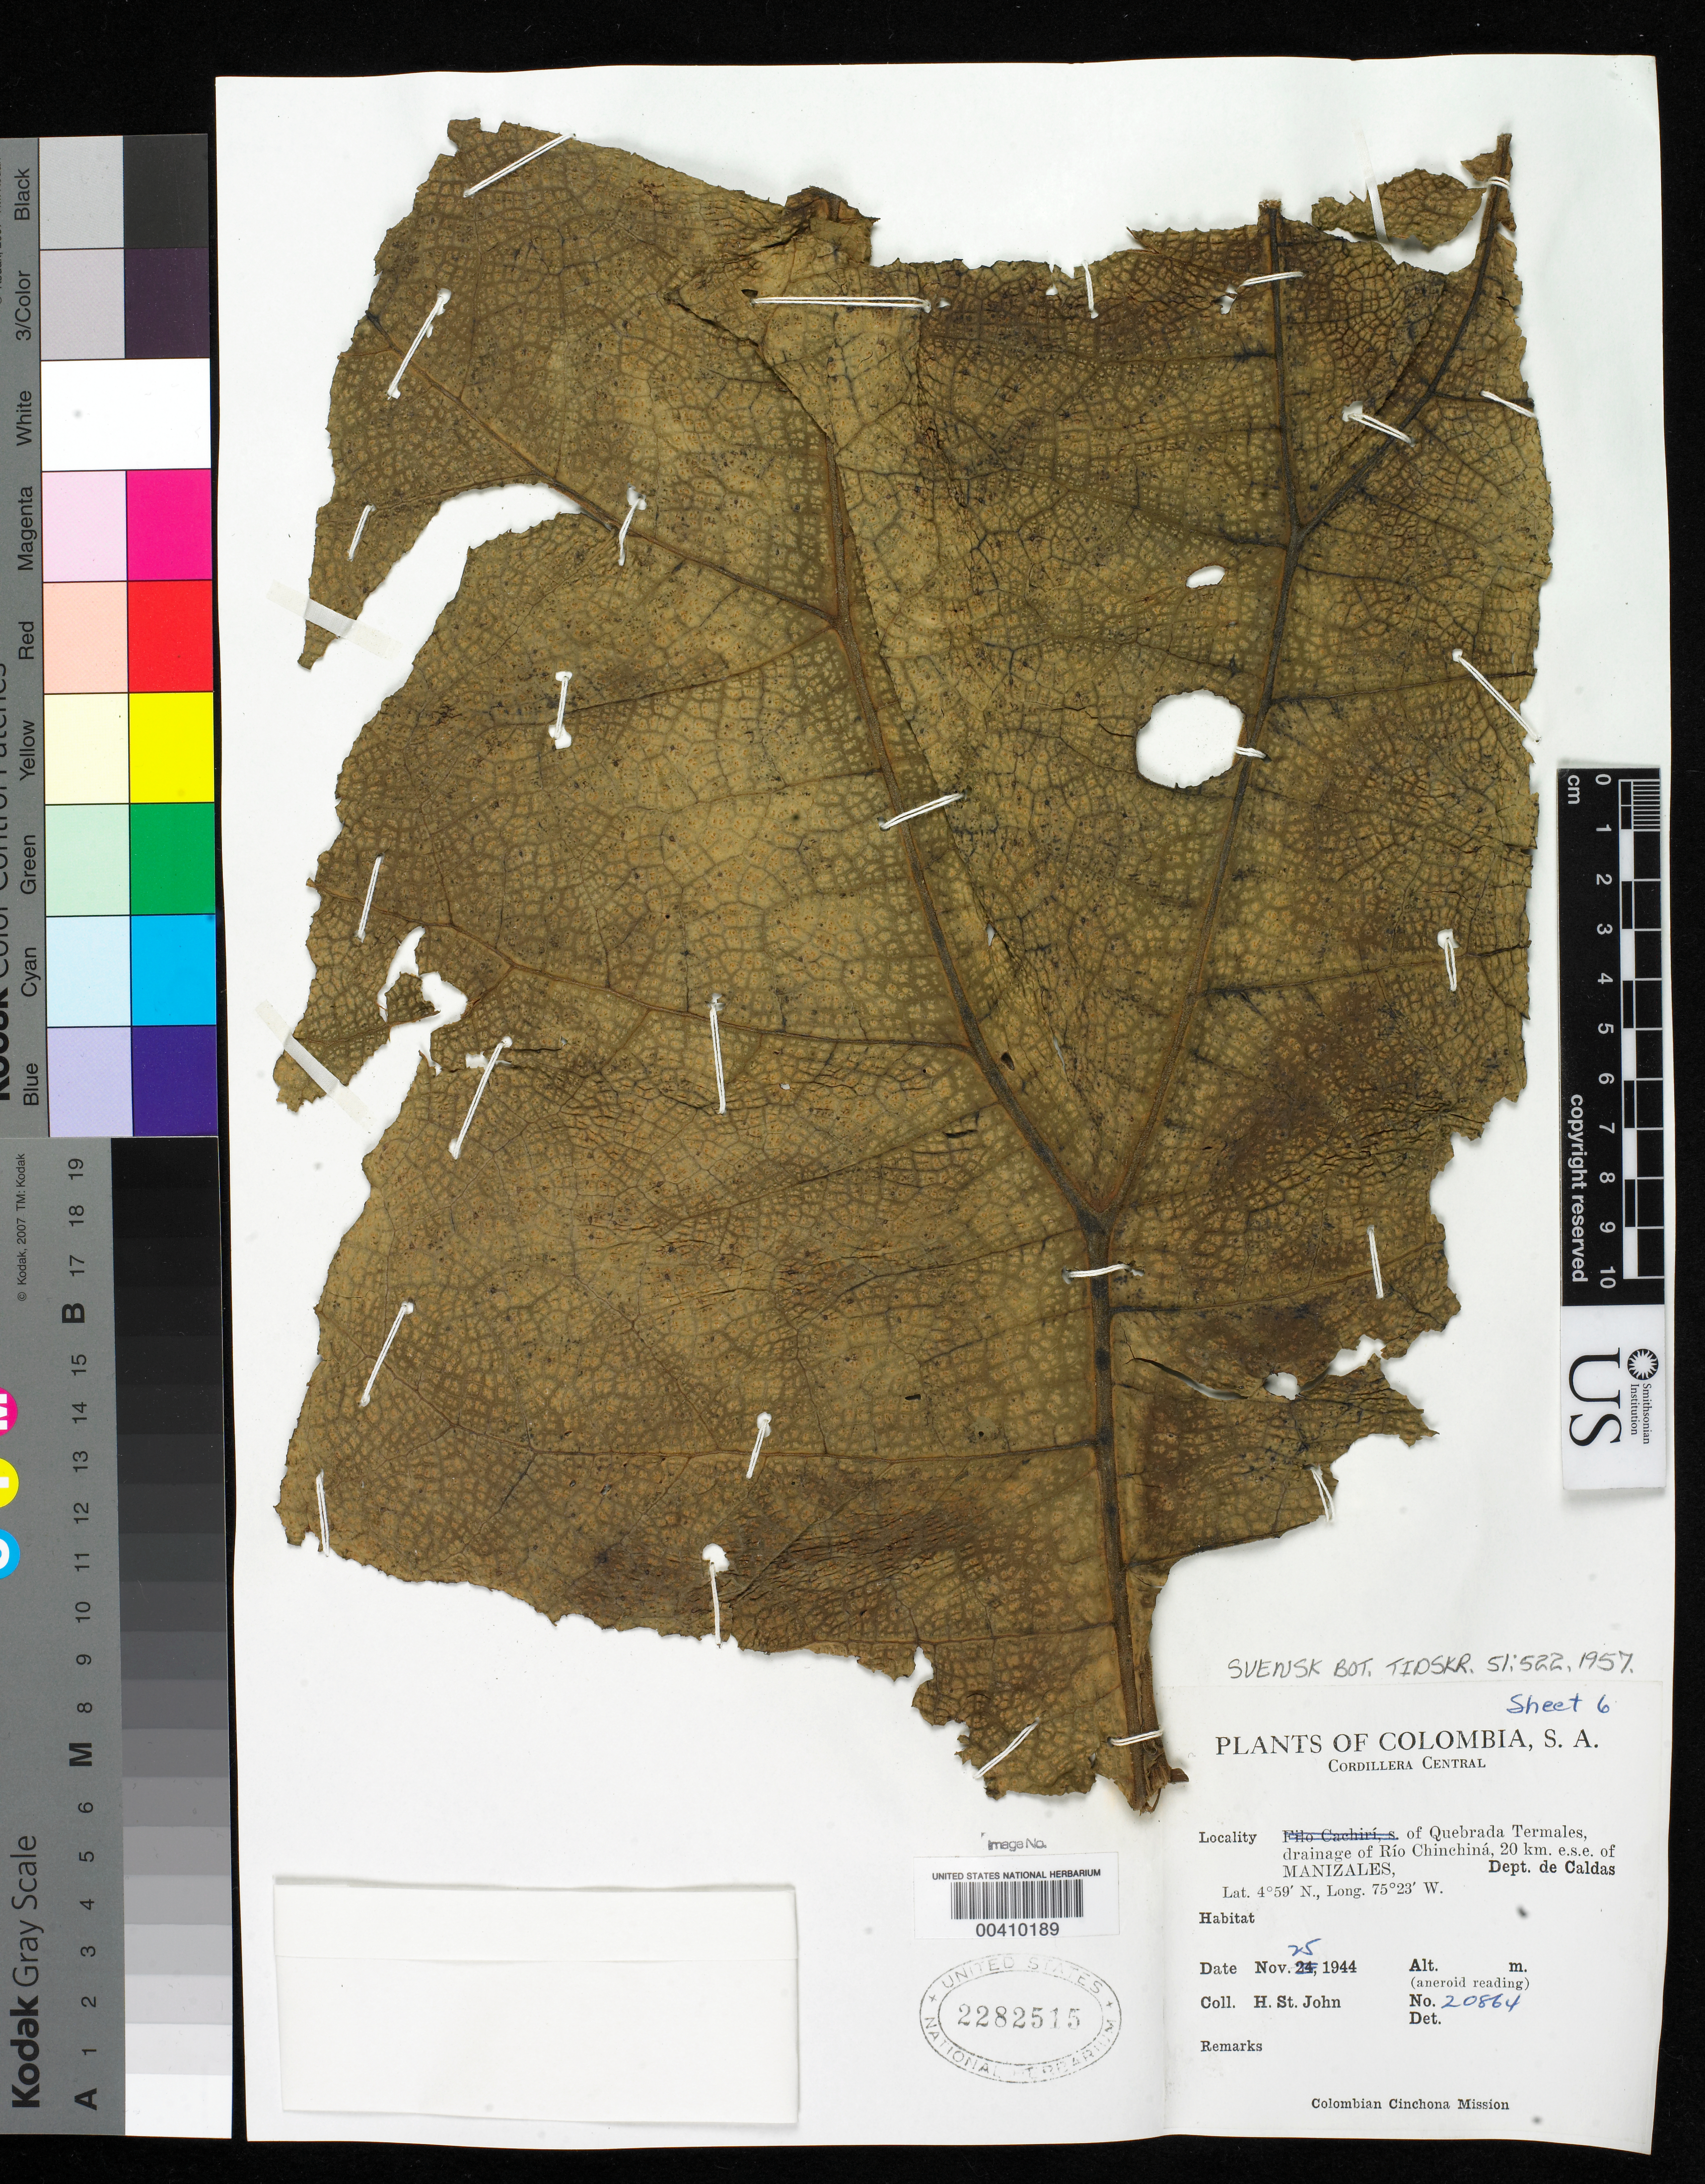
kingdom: Plantae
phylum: Tracheophyta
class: Magnoliopsida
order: Gunnerales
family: Gunneraceae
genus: Gunnera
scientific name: Gunnera magnifica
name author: H. St. John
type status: Holotype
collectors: H. St. John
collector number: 20864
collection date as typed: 25 Nov 1944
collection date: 1944-11-25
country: Colombia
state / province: Caldas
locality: Quebrada Termales, drainage of Rio Chinchina, 20 km ESE of Manizales.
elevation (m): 3170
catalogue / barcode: US 2282515